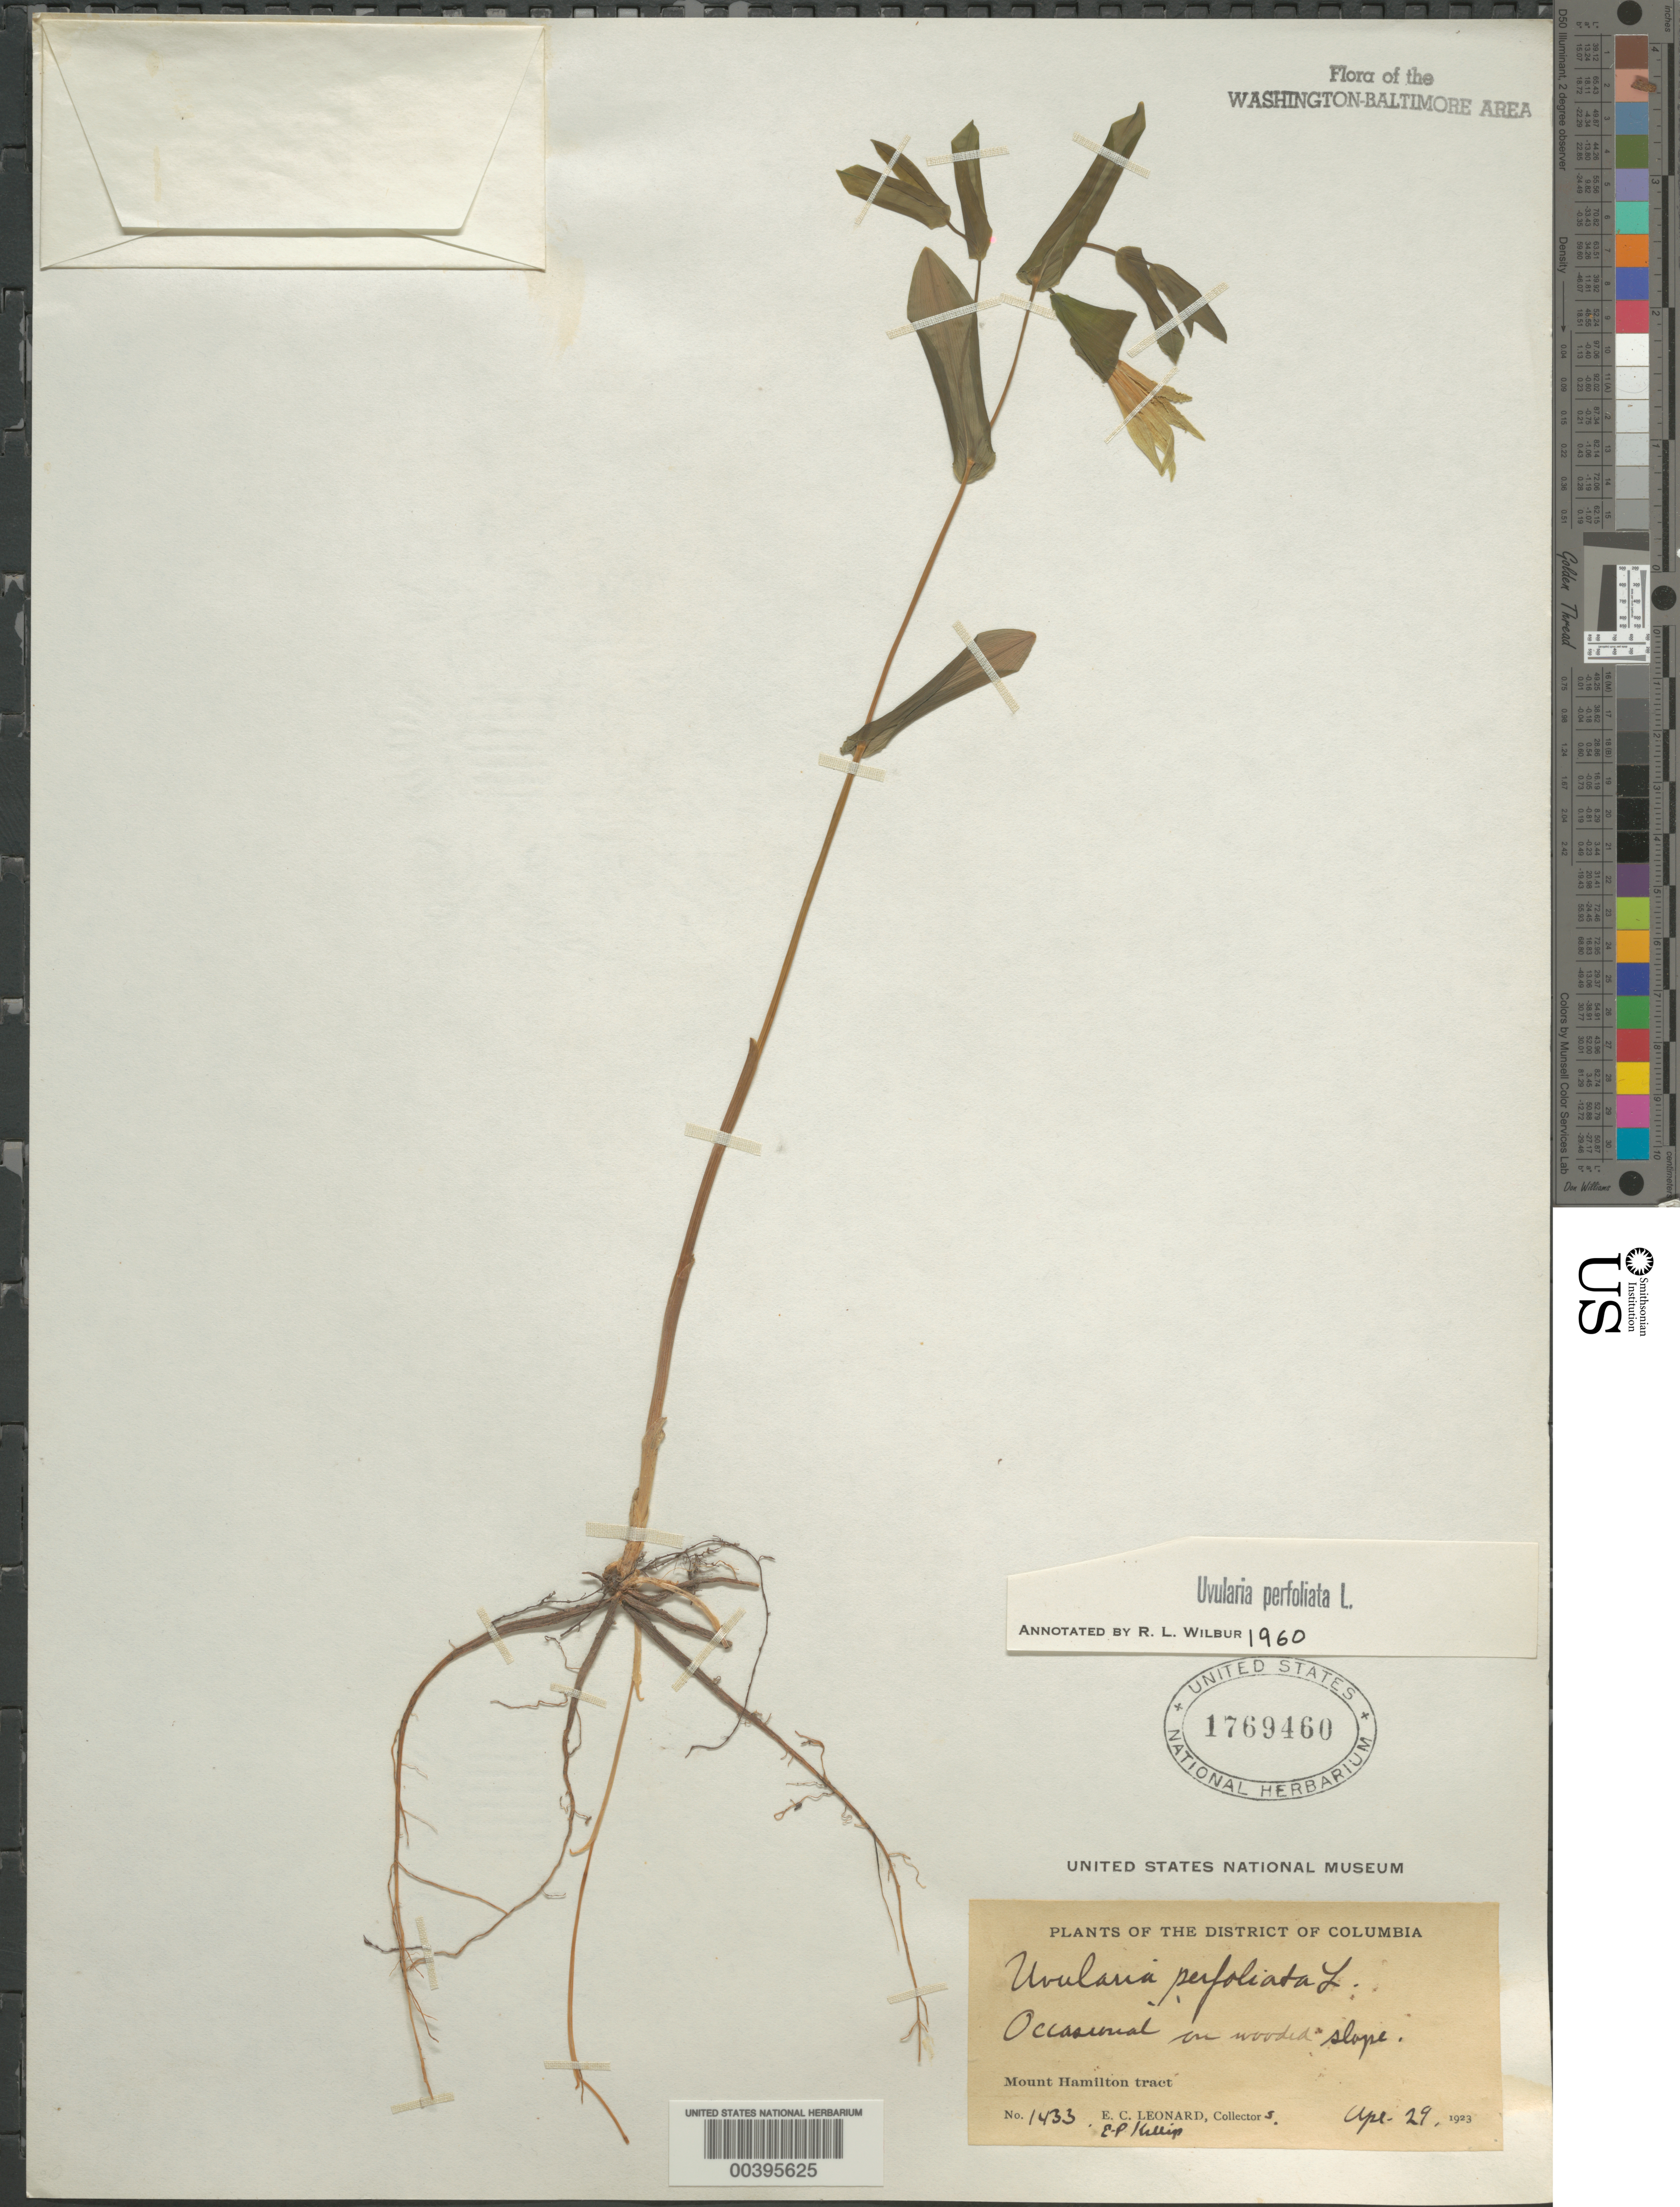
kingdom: Plantae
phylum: Tracheophyta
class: Liliopsida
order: Liliales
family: Colchicaceae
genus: Uvularia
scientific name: Uvularia perfoliata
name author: L.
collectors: E. C. Leonard & E. P. Killip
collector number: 1433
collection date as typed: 29 Apr 1923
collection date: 1923-04-29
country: United States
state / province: District of Columbia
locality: Mount Hamilton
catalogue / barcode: US 1769460